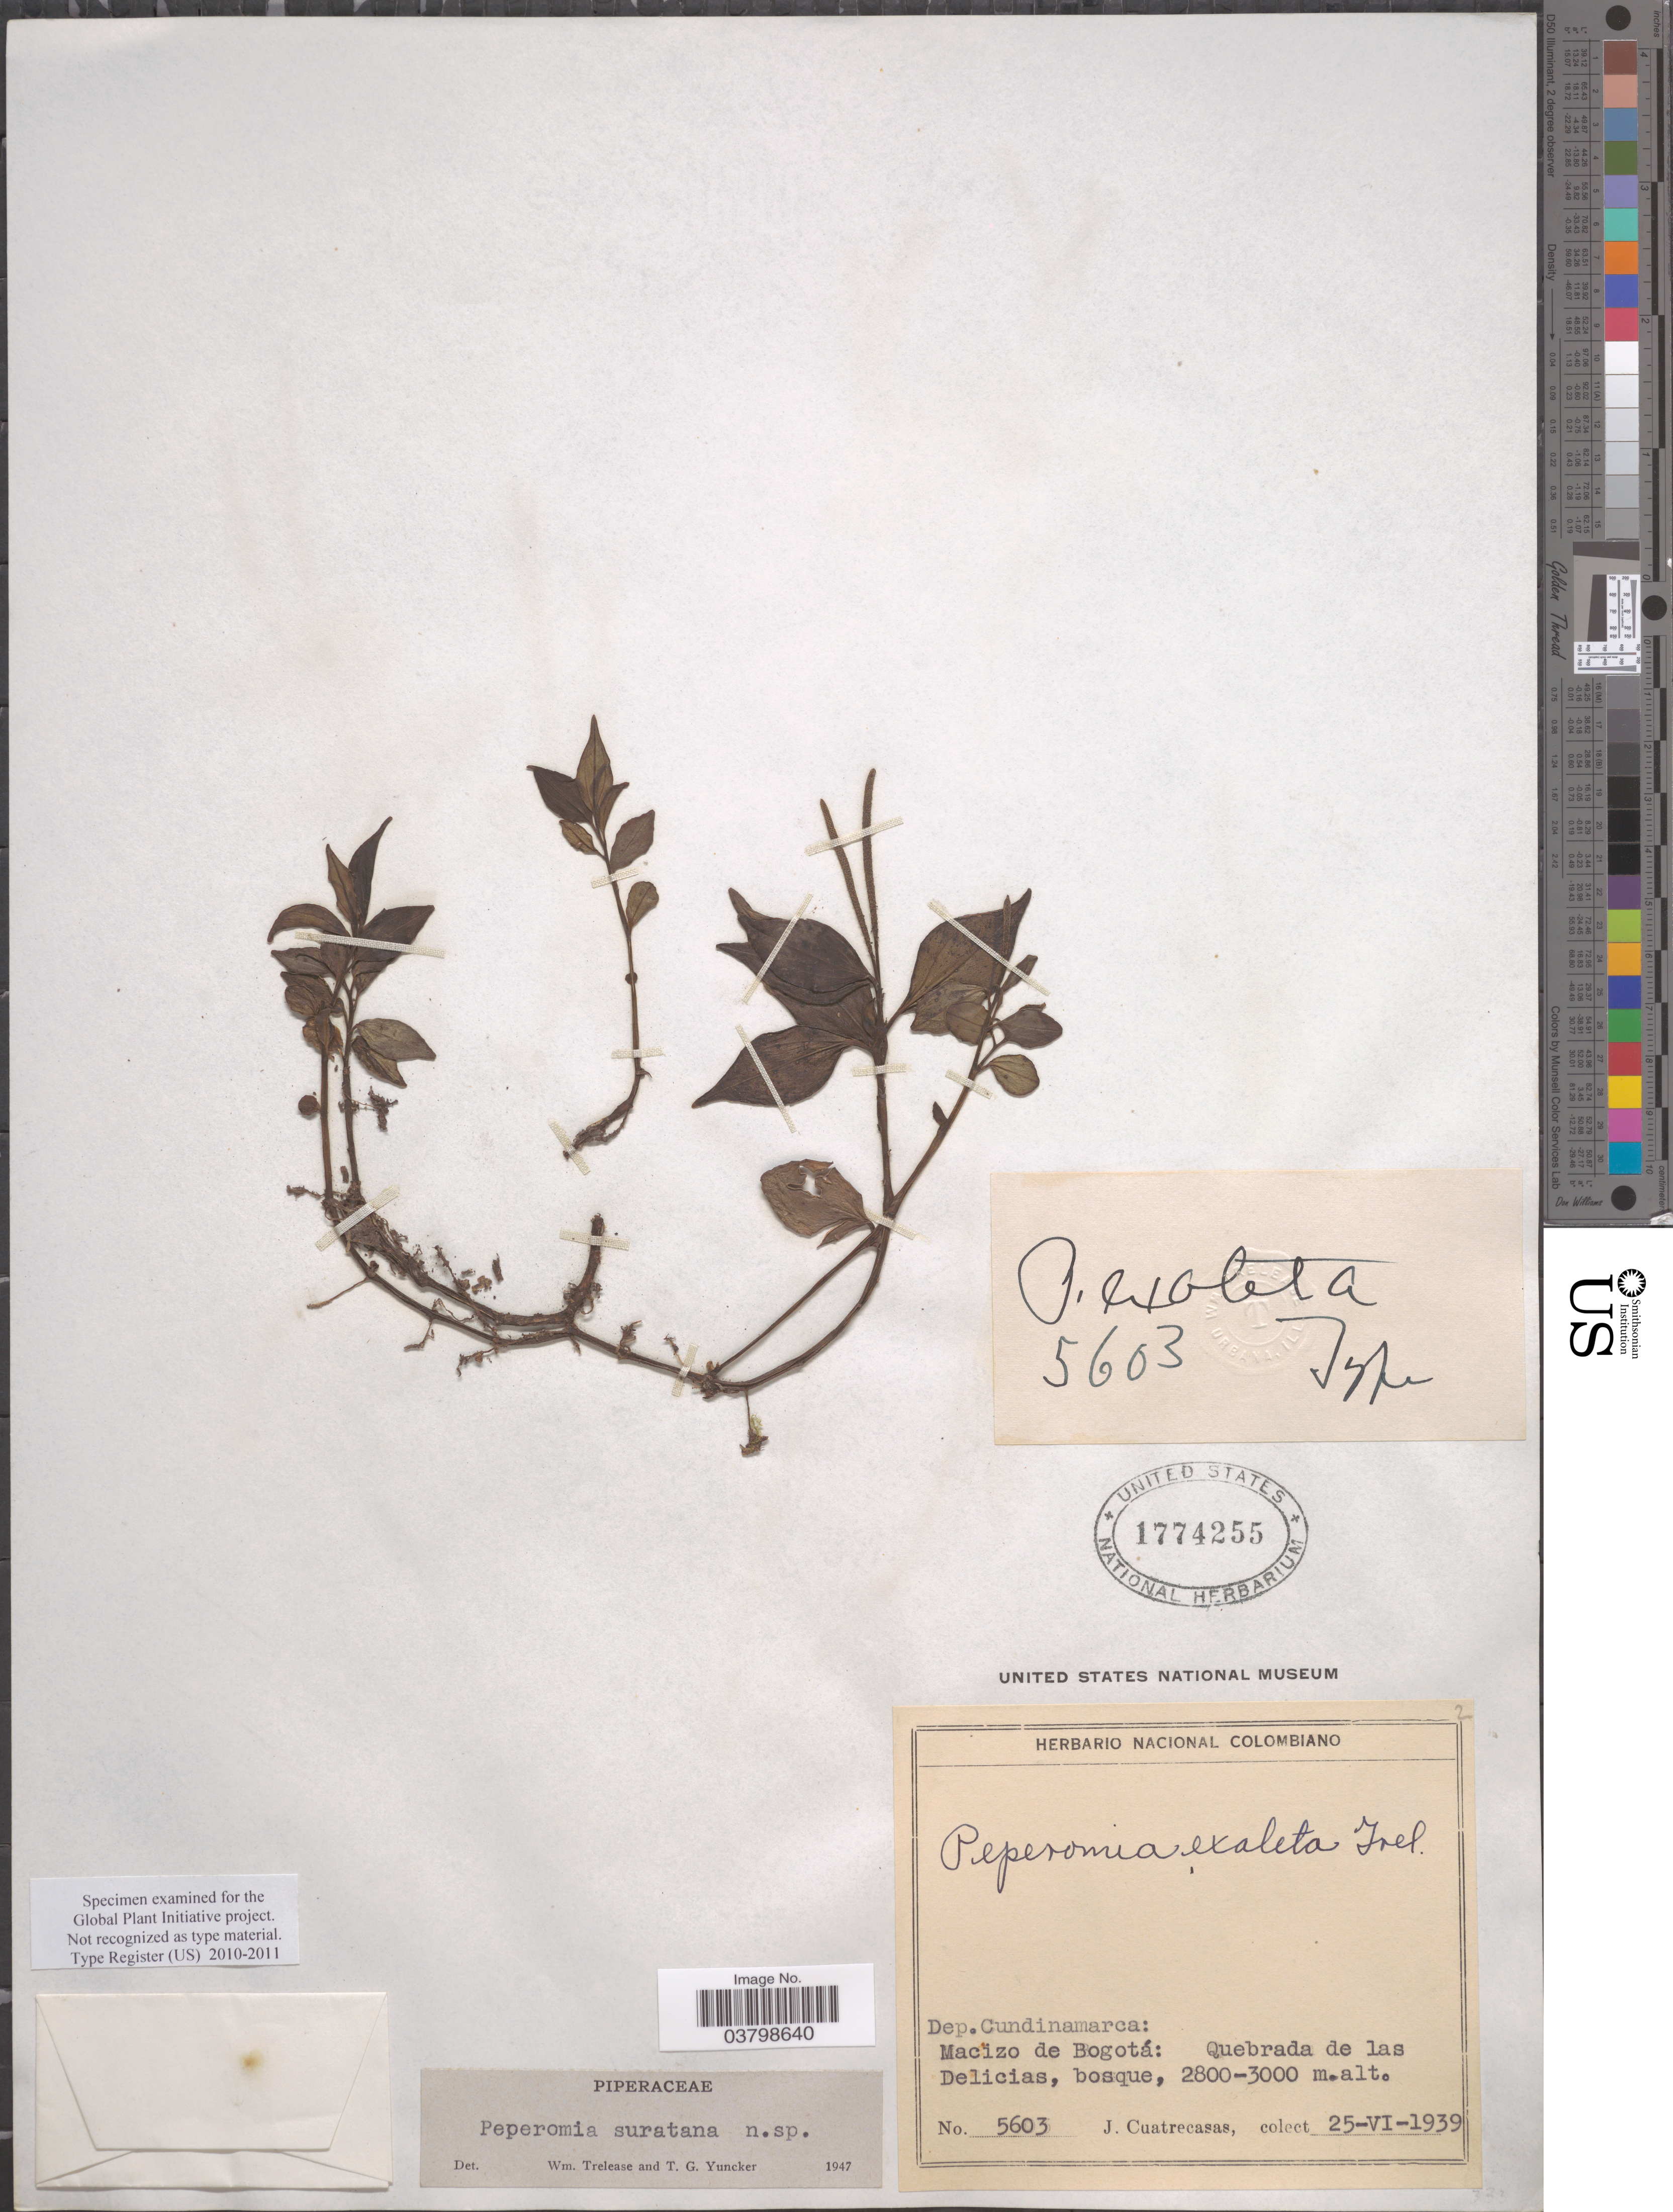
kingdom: Plantae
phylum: Tracheophyta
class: Magnoliopsida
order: Piperales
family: Piperaceae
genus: Peperomia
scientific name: Peperomia suratana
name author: Trel. & Yunck.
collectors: J. Cuatrecasas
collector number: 5603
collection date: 1939-06-25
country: Colombia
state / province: Cundinamarca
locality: Dep.Cundinamarca: Macizo de Bogotá: Quebrada de las Delicias.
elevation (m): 2800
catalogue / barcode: US 1774255